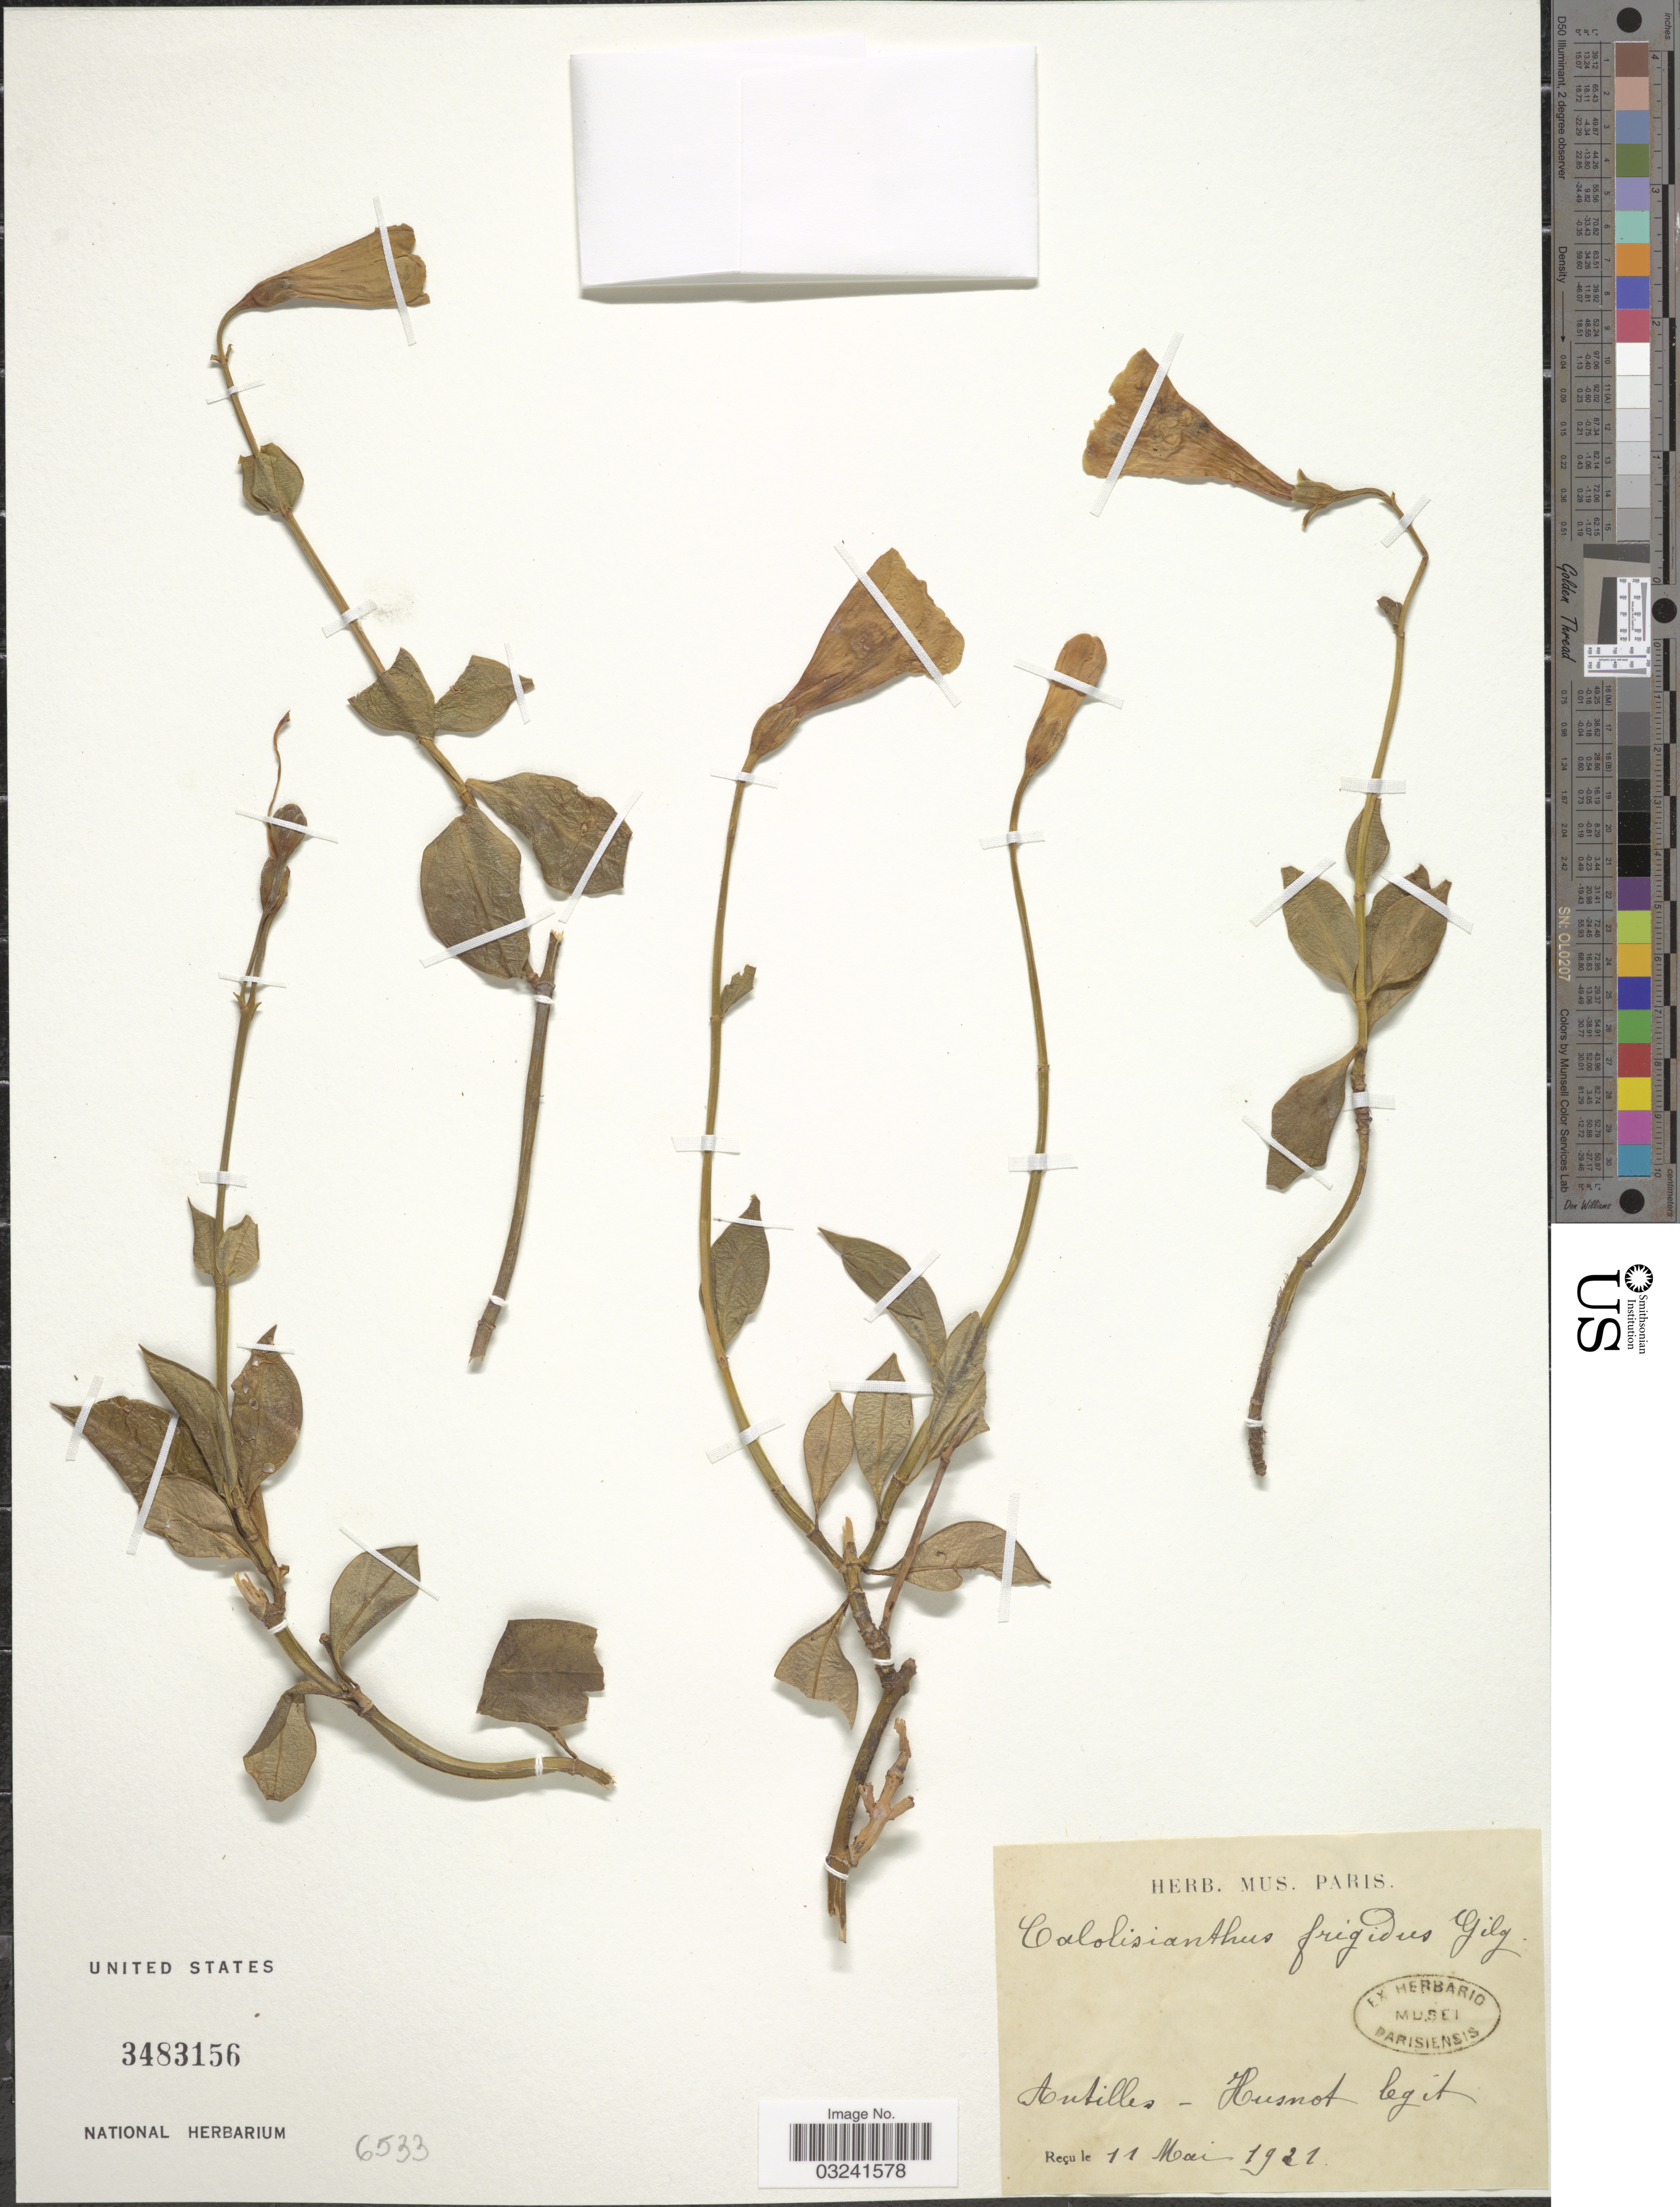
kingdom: Plantae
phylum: Tracheophyta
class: Magnoliopsida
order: Gentianales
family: Gentianaceae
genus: Calolisianthus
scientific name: Calolisianthus frigidus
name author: (Sw.) Gilg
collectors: Husnot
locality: Antilles.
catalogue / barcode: US 3483156